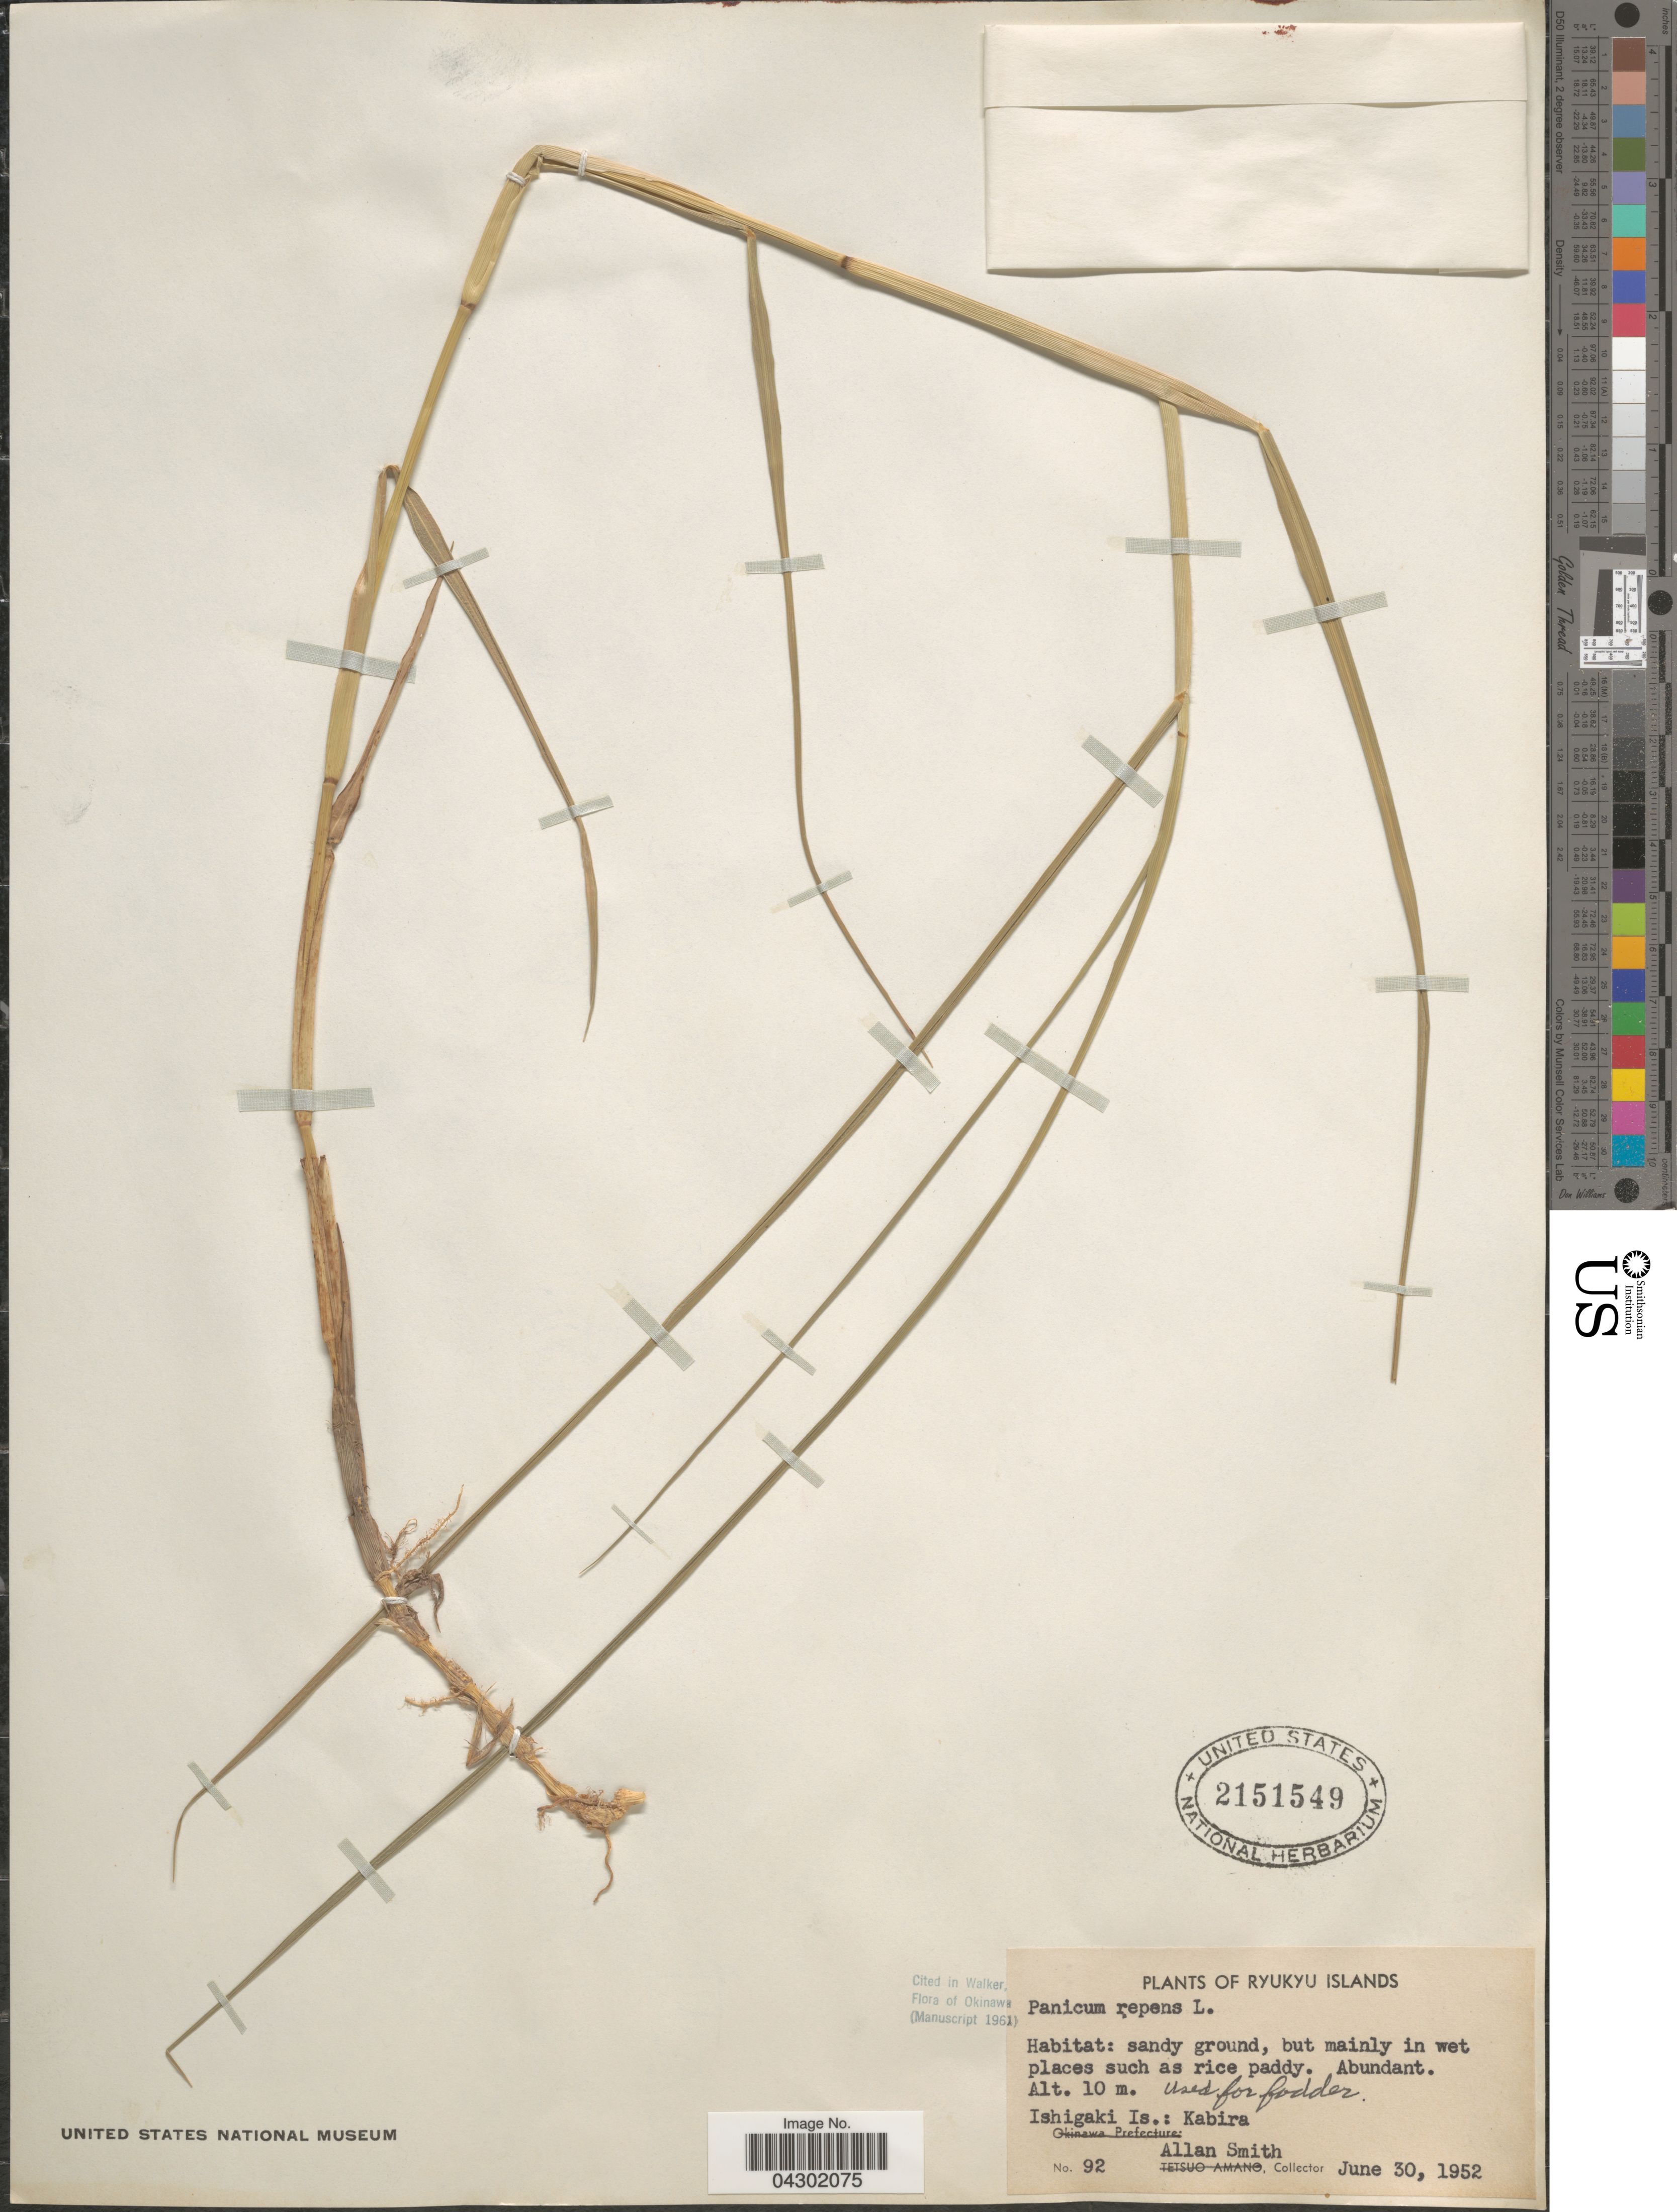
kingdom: Plantae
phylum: Tracheophyta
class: Liliopsida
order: Poales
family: Poaceae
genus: Panicum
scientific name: Panicum repens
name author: L.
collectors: A. Smith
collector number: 92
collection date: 1952-06-30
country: Japan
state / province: Okinawa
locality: Ryukyu Islands. Ishigaki Is.: Kabira.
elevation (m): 10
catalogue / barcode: US 2151549